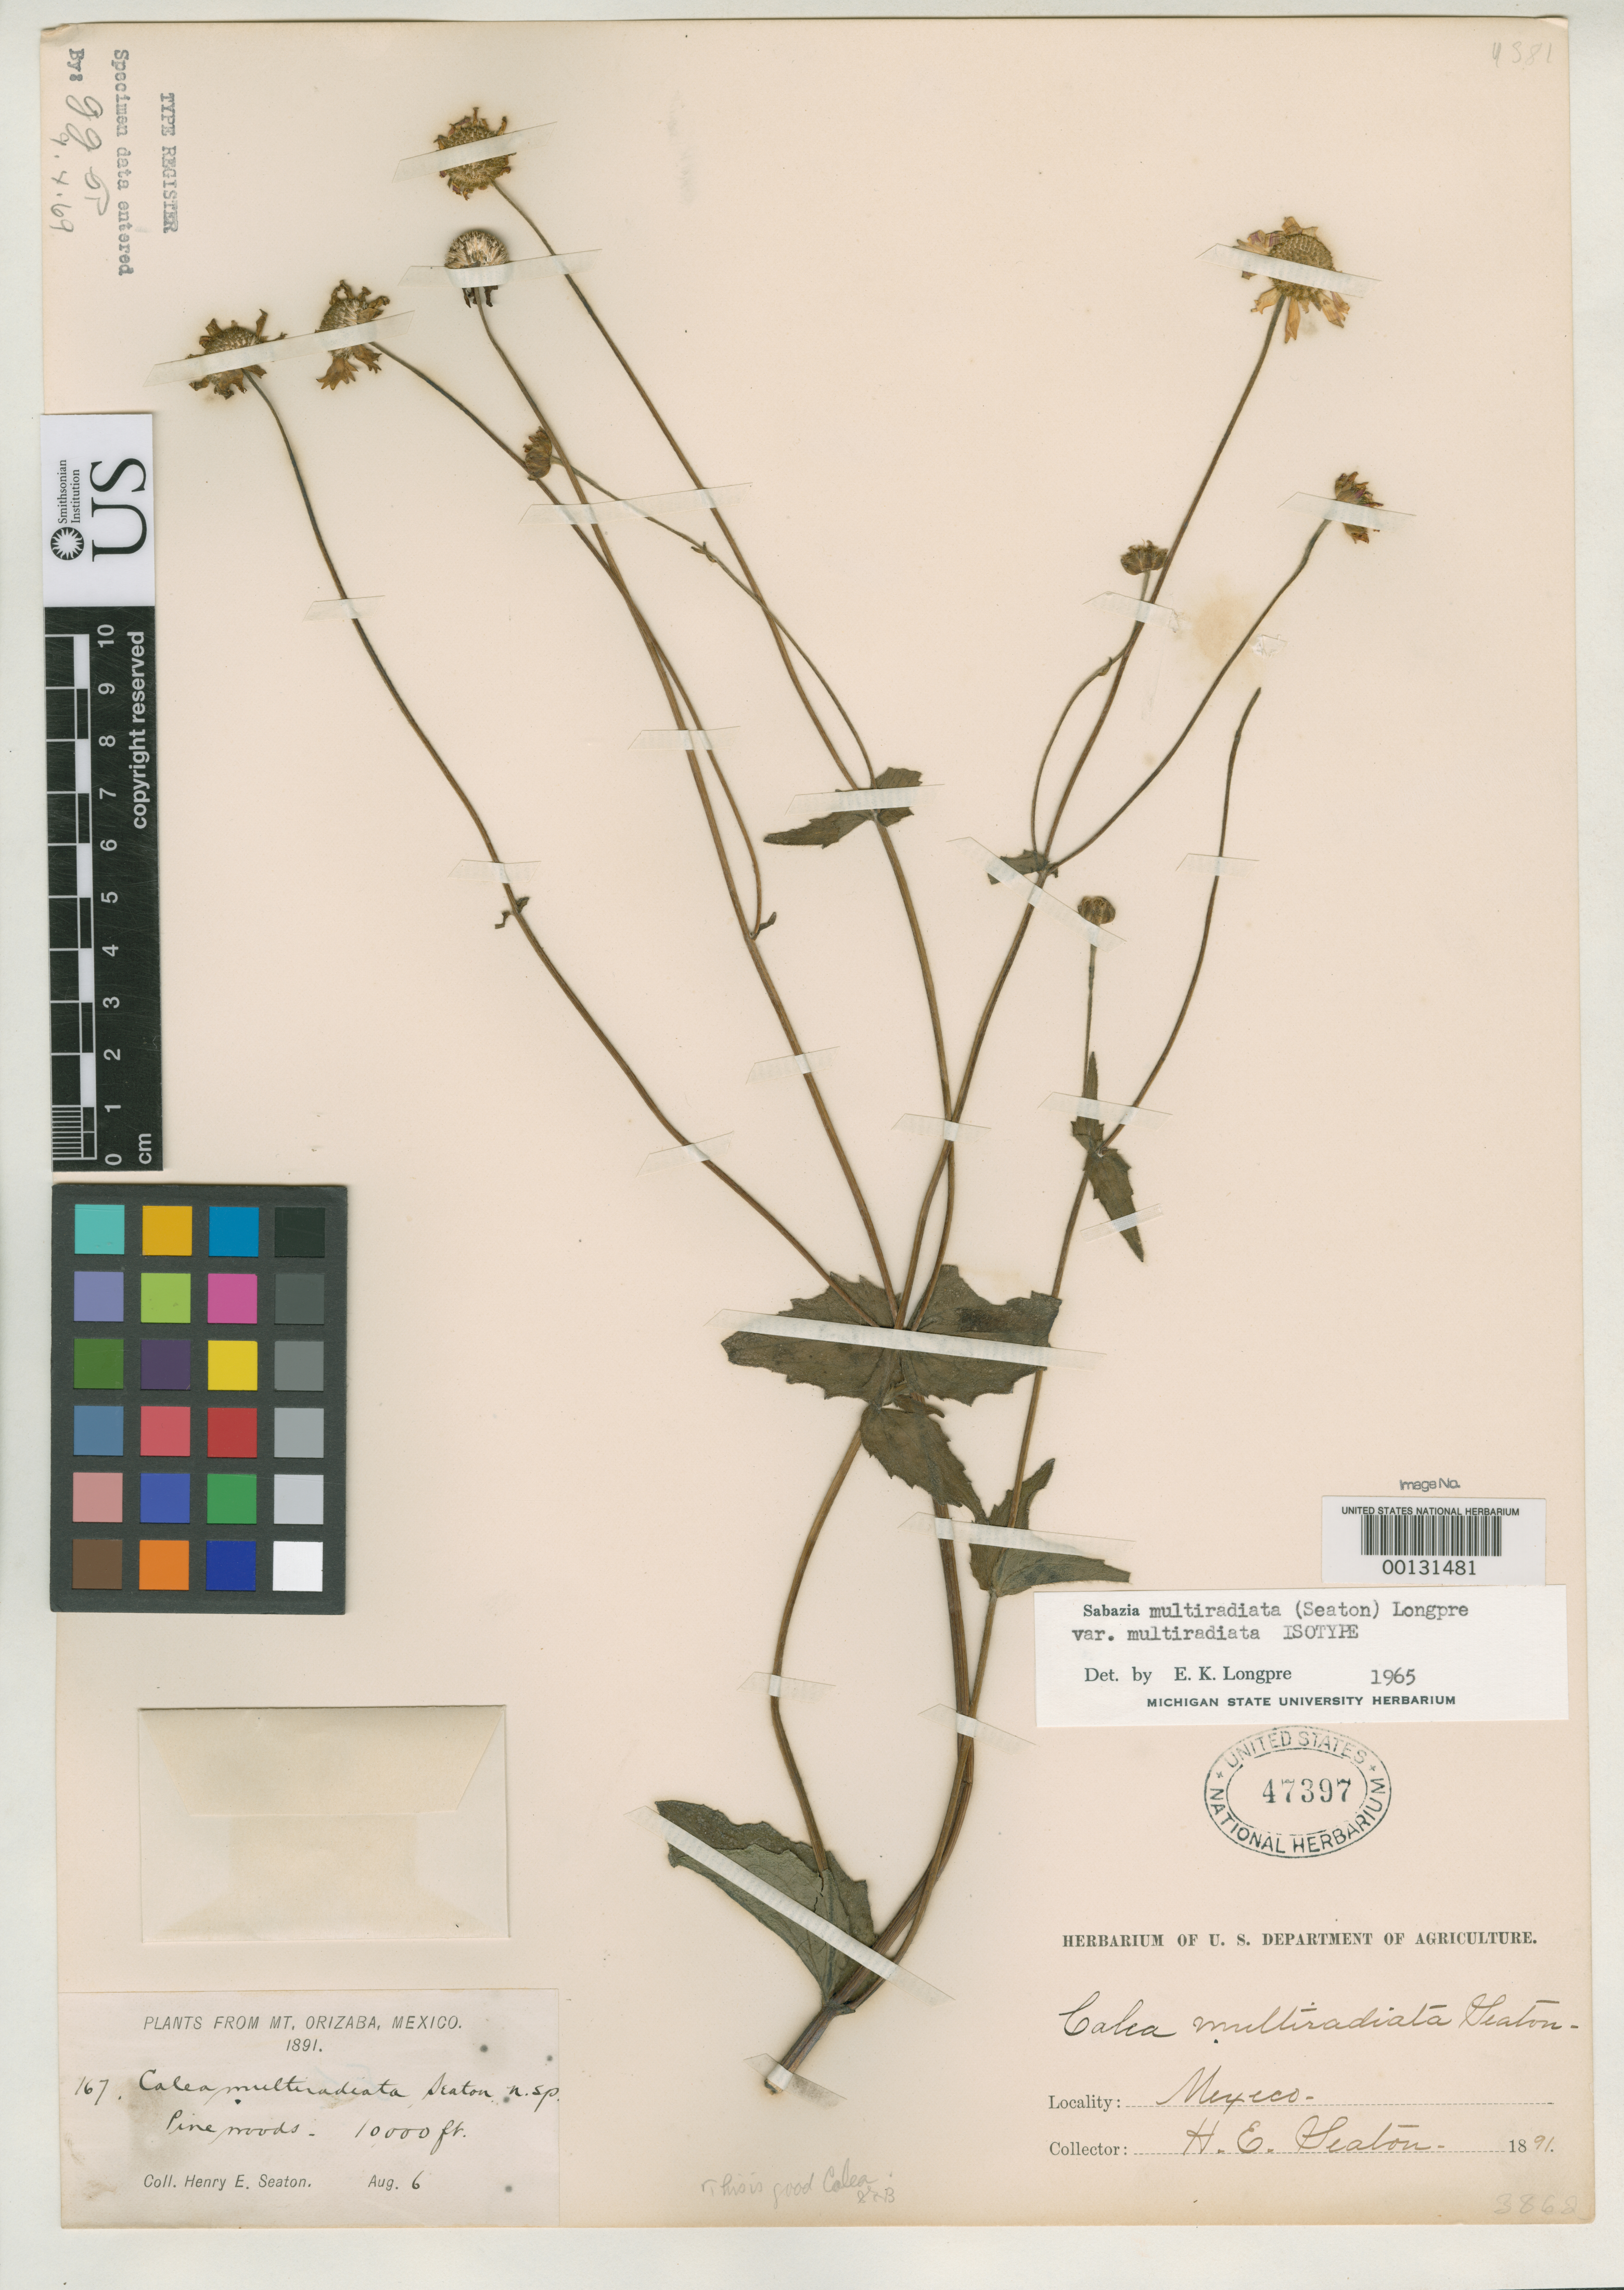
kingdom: Plantae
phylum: Tracheophyta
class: Magnoliopsida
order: Asterales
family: Asteraceae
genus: Calea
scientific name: Calea multiradiata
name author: Seaton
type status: Isotype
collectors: H. E. Seaton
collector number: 167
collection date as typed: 06 Aug 1891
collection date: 1891-08-06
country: Mexico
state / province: Veracruz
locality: Mount Orizaba.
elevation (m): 3048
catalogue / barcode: US 47397